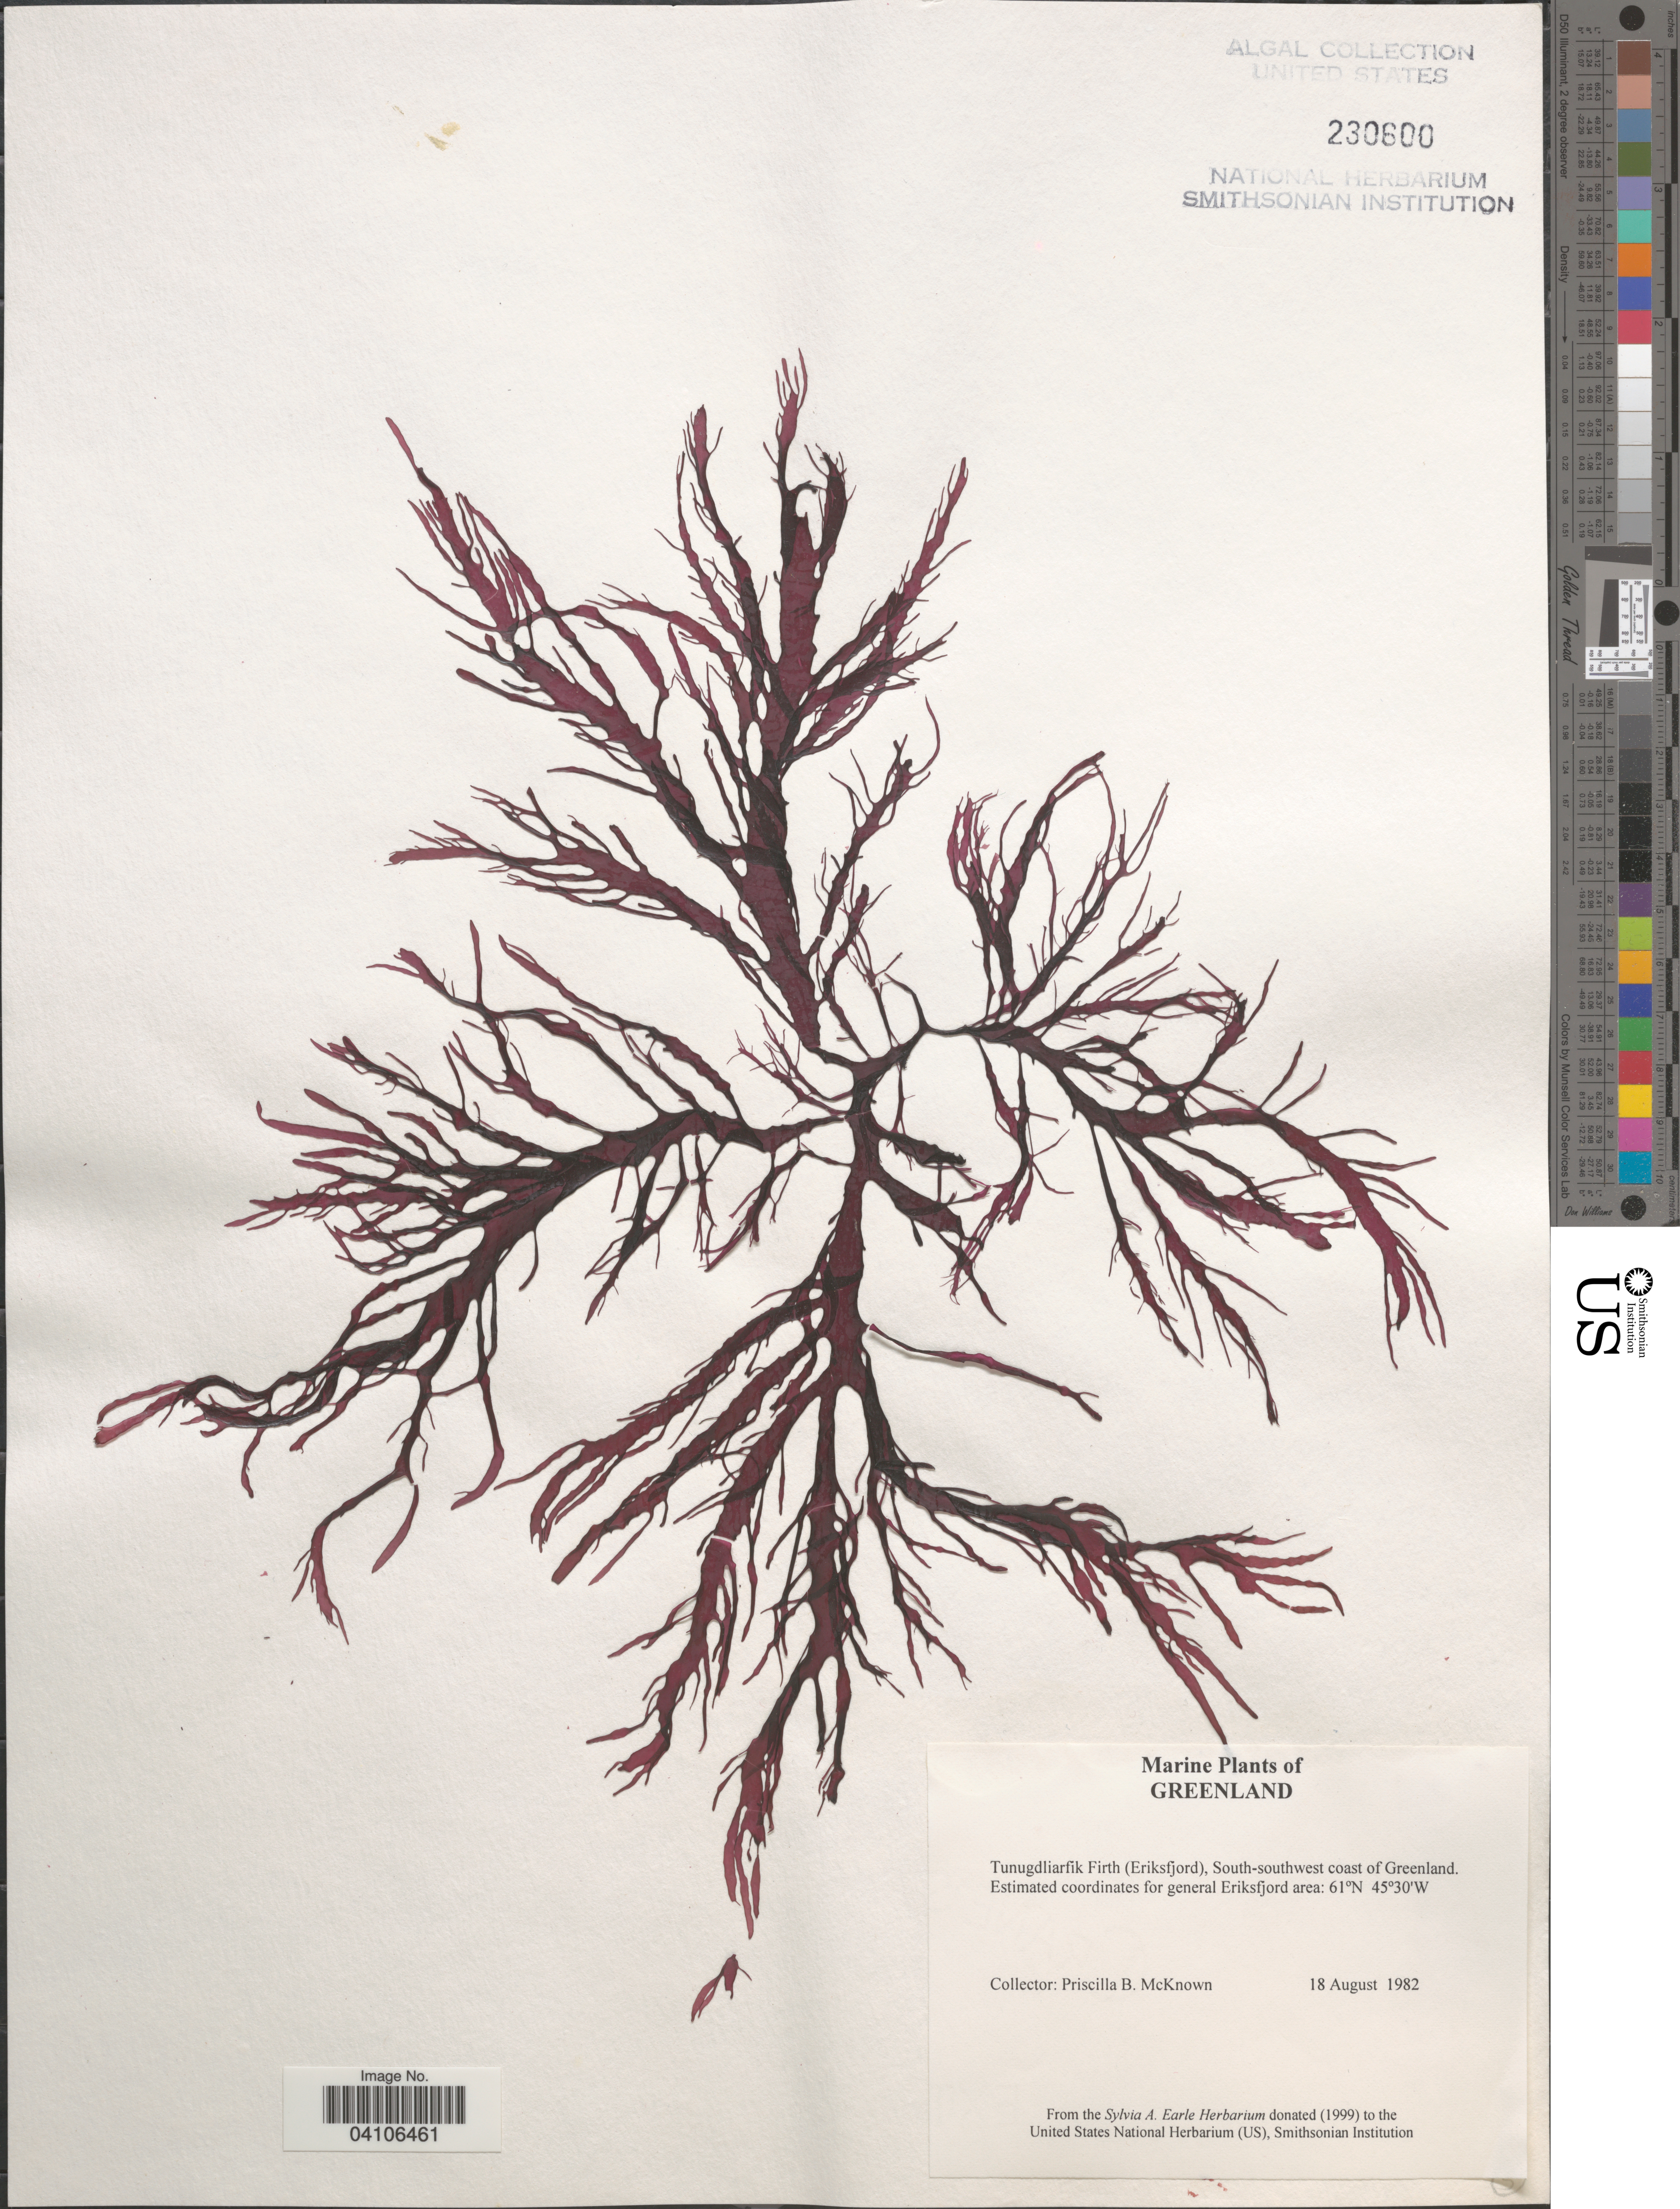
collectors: P. McKnown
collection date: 1982-08-18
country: Greenland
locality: Tunugdliarfik Firth (Eriksfjord), South-southwest coast of Greenland.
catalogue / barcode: US 230600